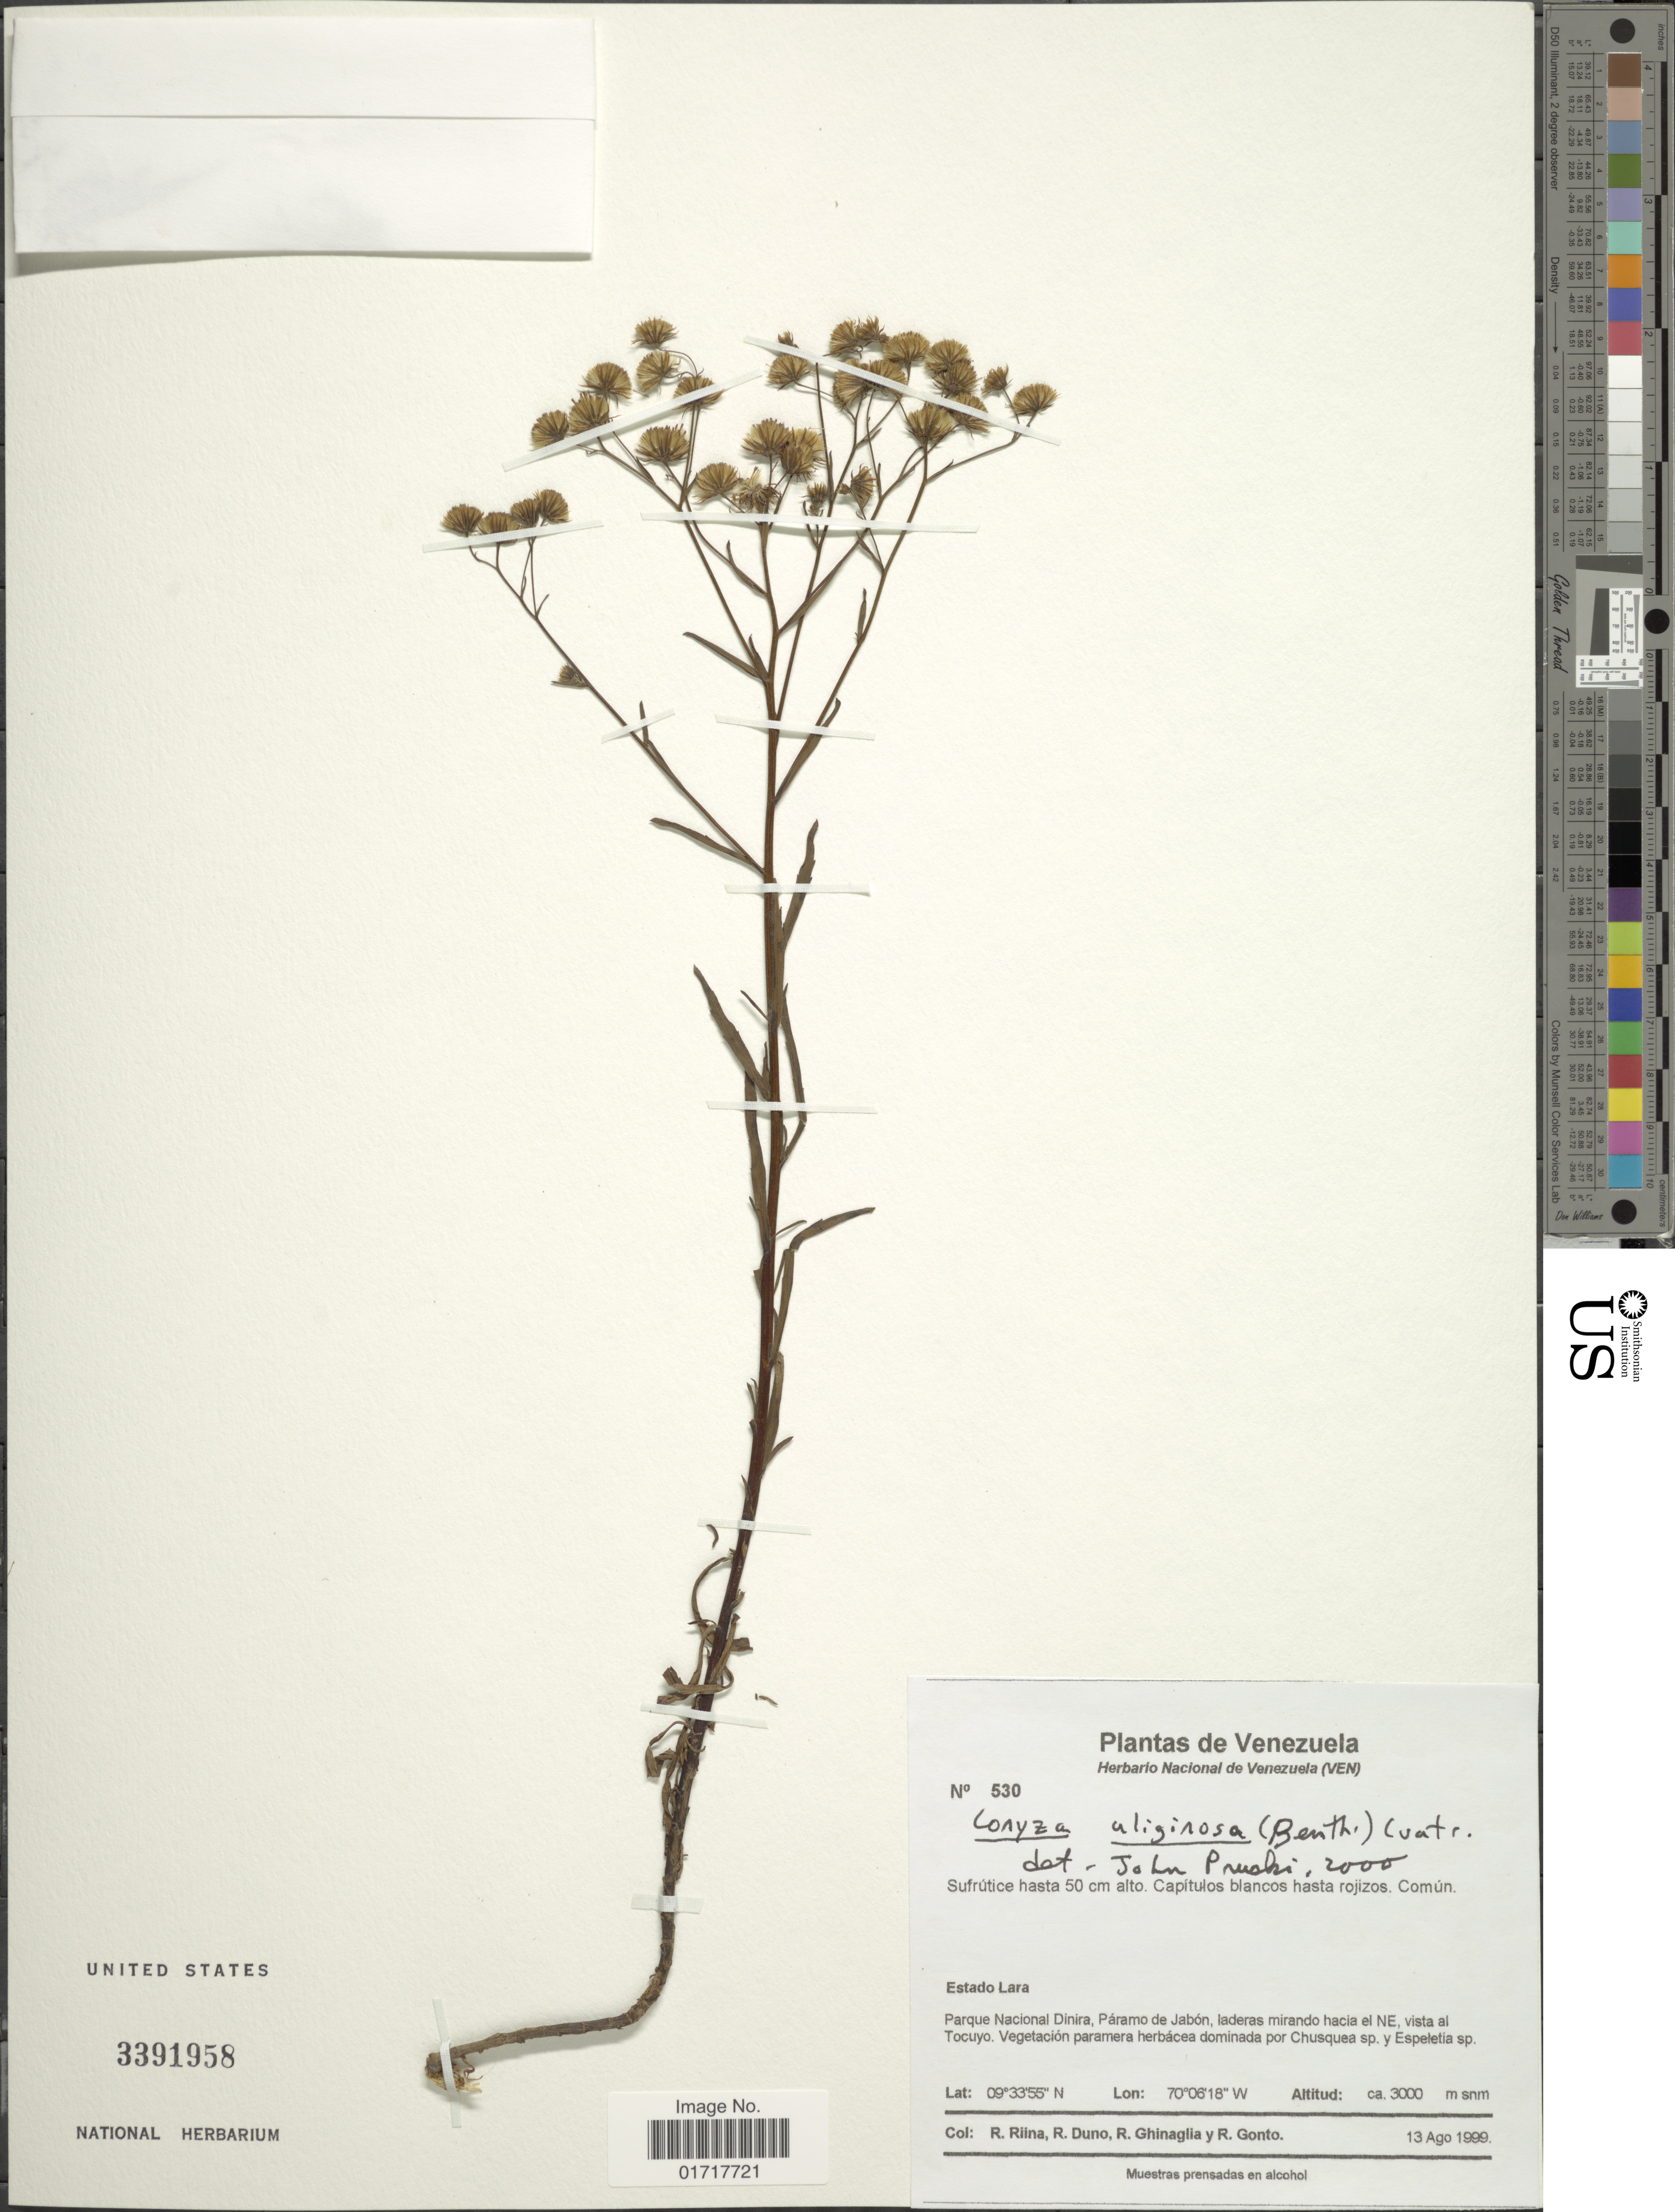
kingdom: Plantae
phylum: Tracheophyta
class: Magnoliopsida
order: Asterales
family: Asteraceae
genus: Conyza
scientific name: Conyza uliginosa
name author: (Benth.) Cuatrec.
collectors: R. Riina, R. Duno de Stefano, R. Ghinaglia & R. Gonto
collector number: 530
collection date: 1999-08-13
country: Venezuela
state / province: Lara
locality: Estado Lara, Parque Nacional Dinira, Paramo de Jabon. laderas hacia el NE, vista al Tocuyo.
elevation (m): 3000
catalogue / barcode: US 3391958